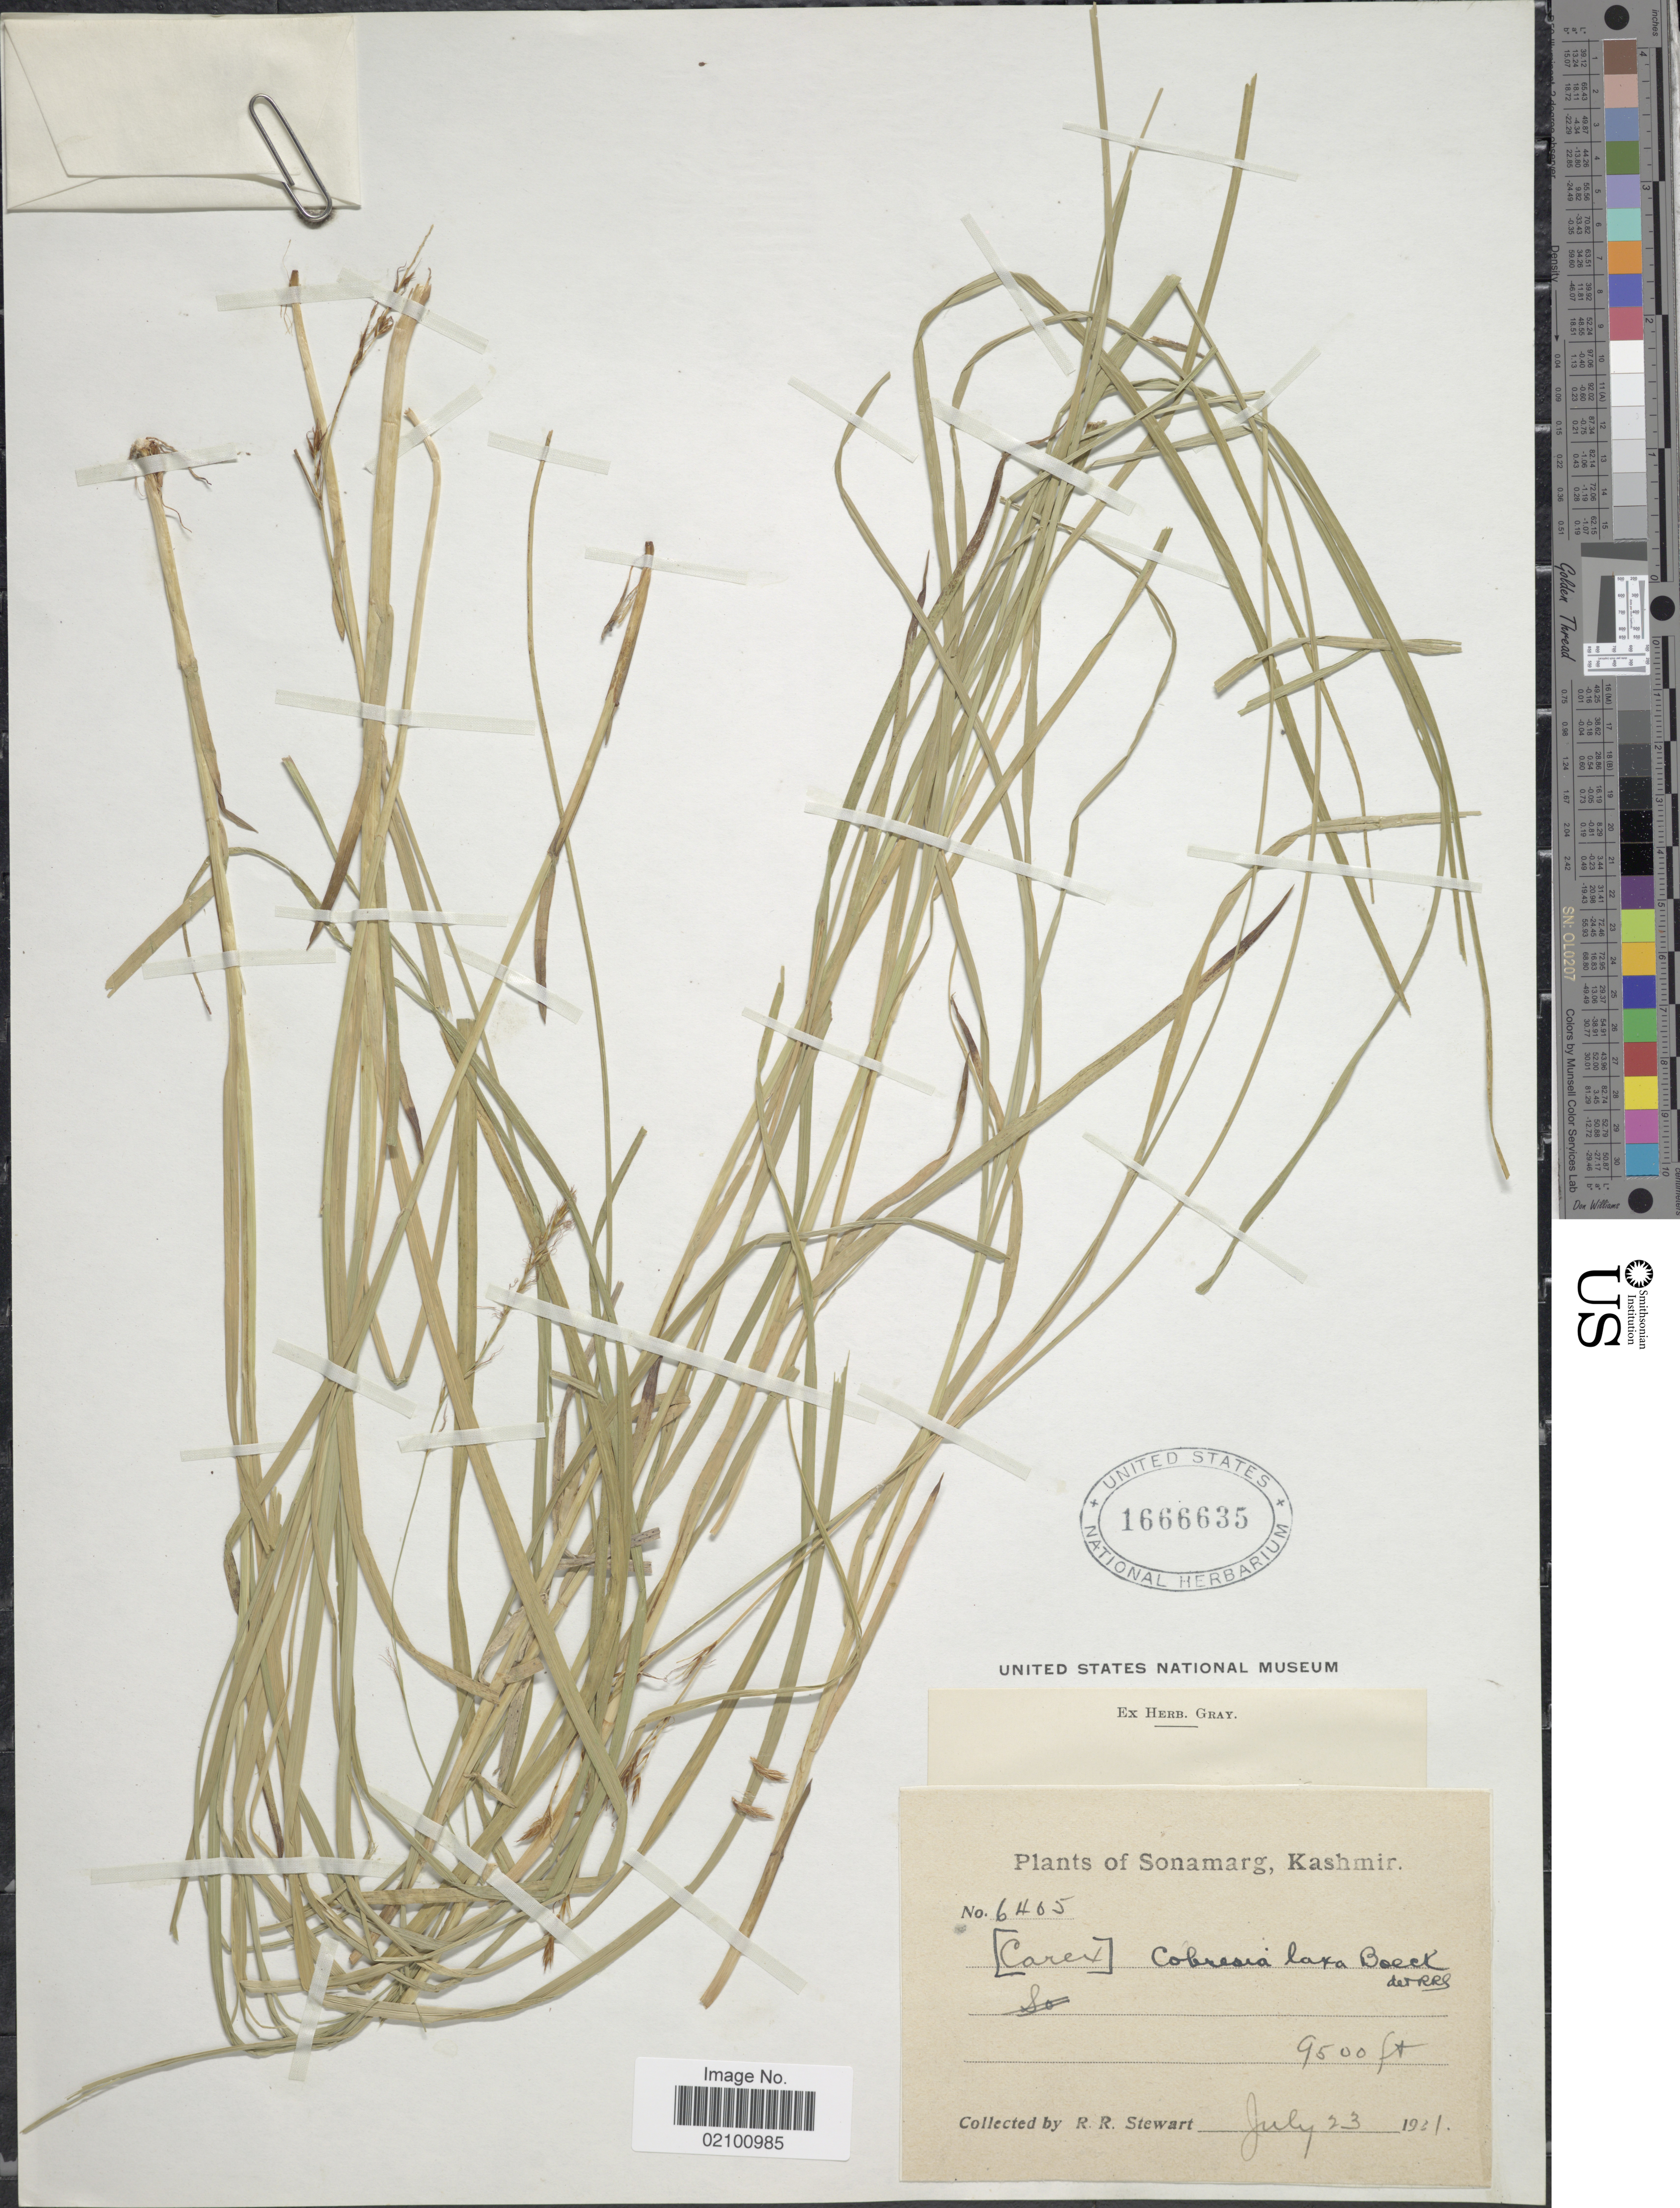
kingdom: Plantae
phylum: Tracheophyta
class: Liliopsida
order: Poales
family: Cyperaceae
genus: Carex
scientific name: Carex pseudolaxa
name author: (C.B. Clarke) O. Yano & S.R. Zhang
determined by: Strong, M. T., (US), Smithsonian Institution - National Museum of Natural History (UNITED STATES)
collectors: R. R. Stewart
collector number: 6405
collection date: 1921-07-23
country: India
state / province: Jammu and Kashmir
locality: Sonamarg, Kashmir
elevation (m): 2896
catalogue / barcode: US 1666635